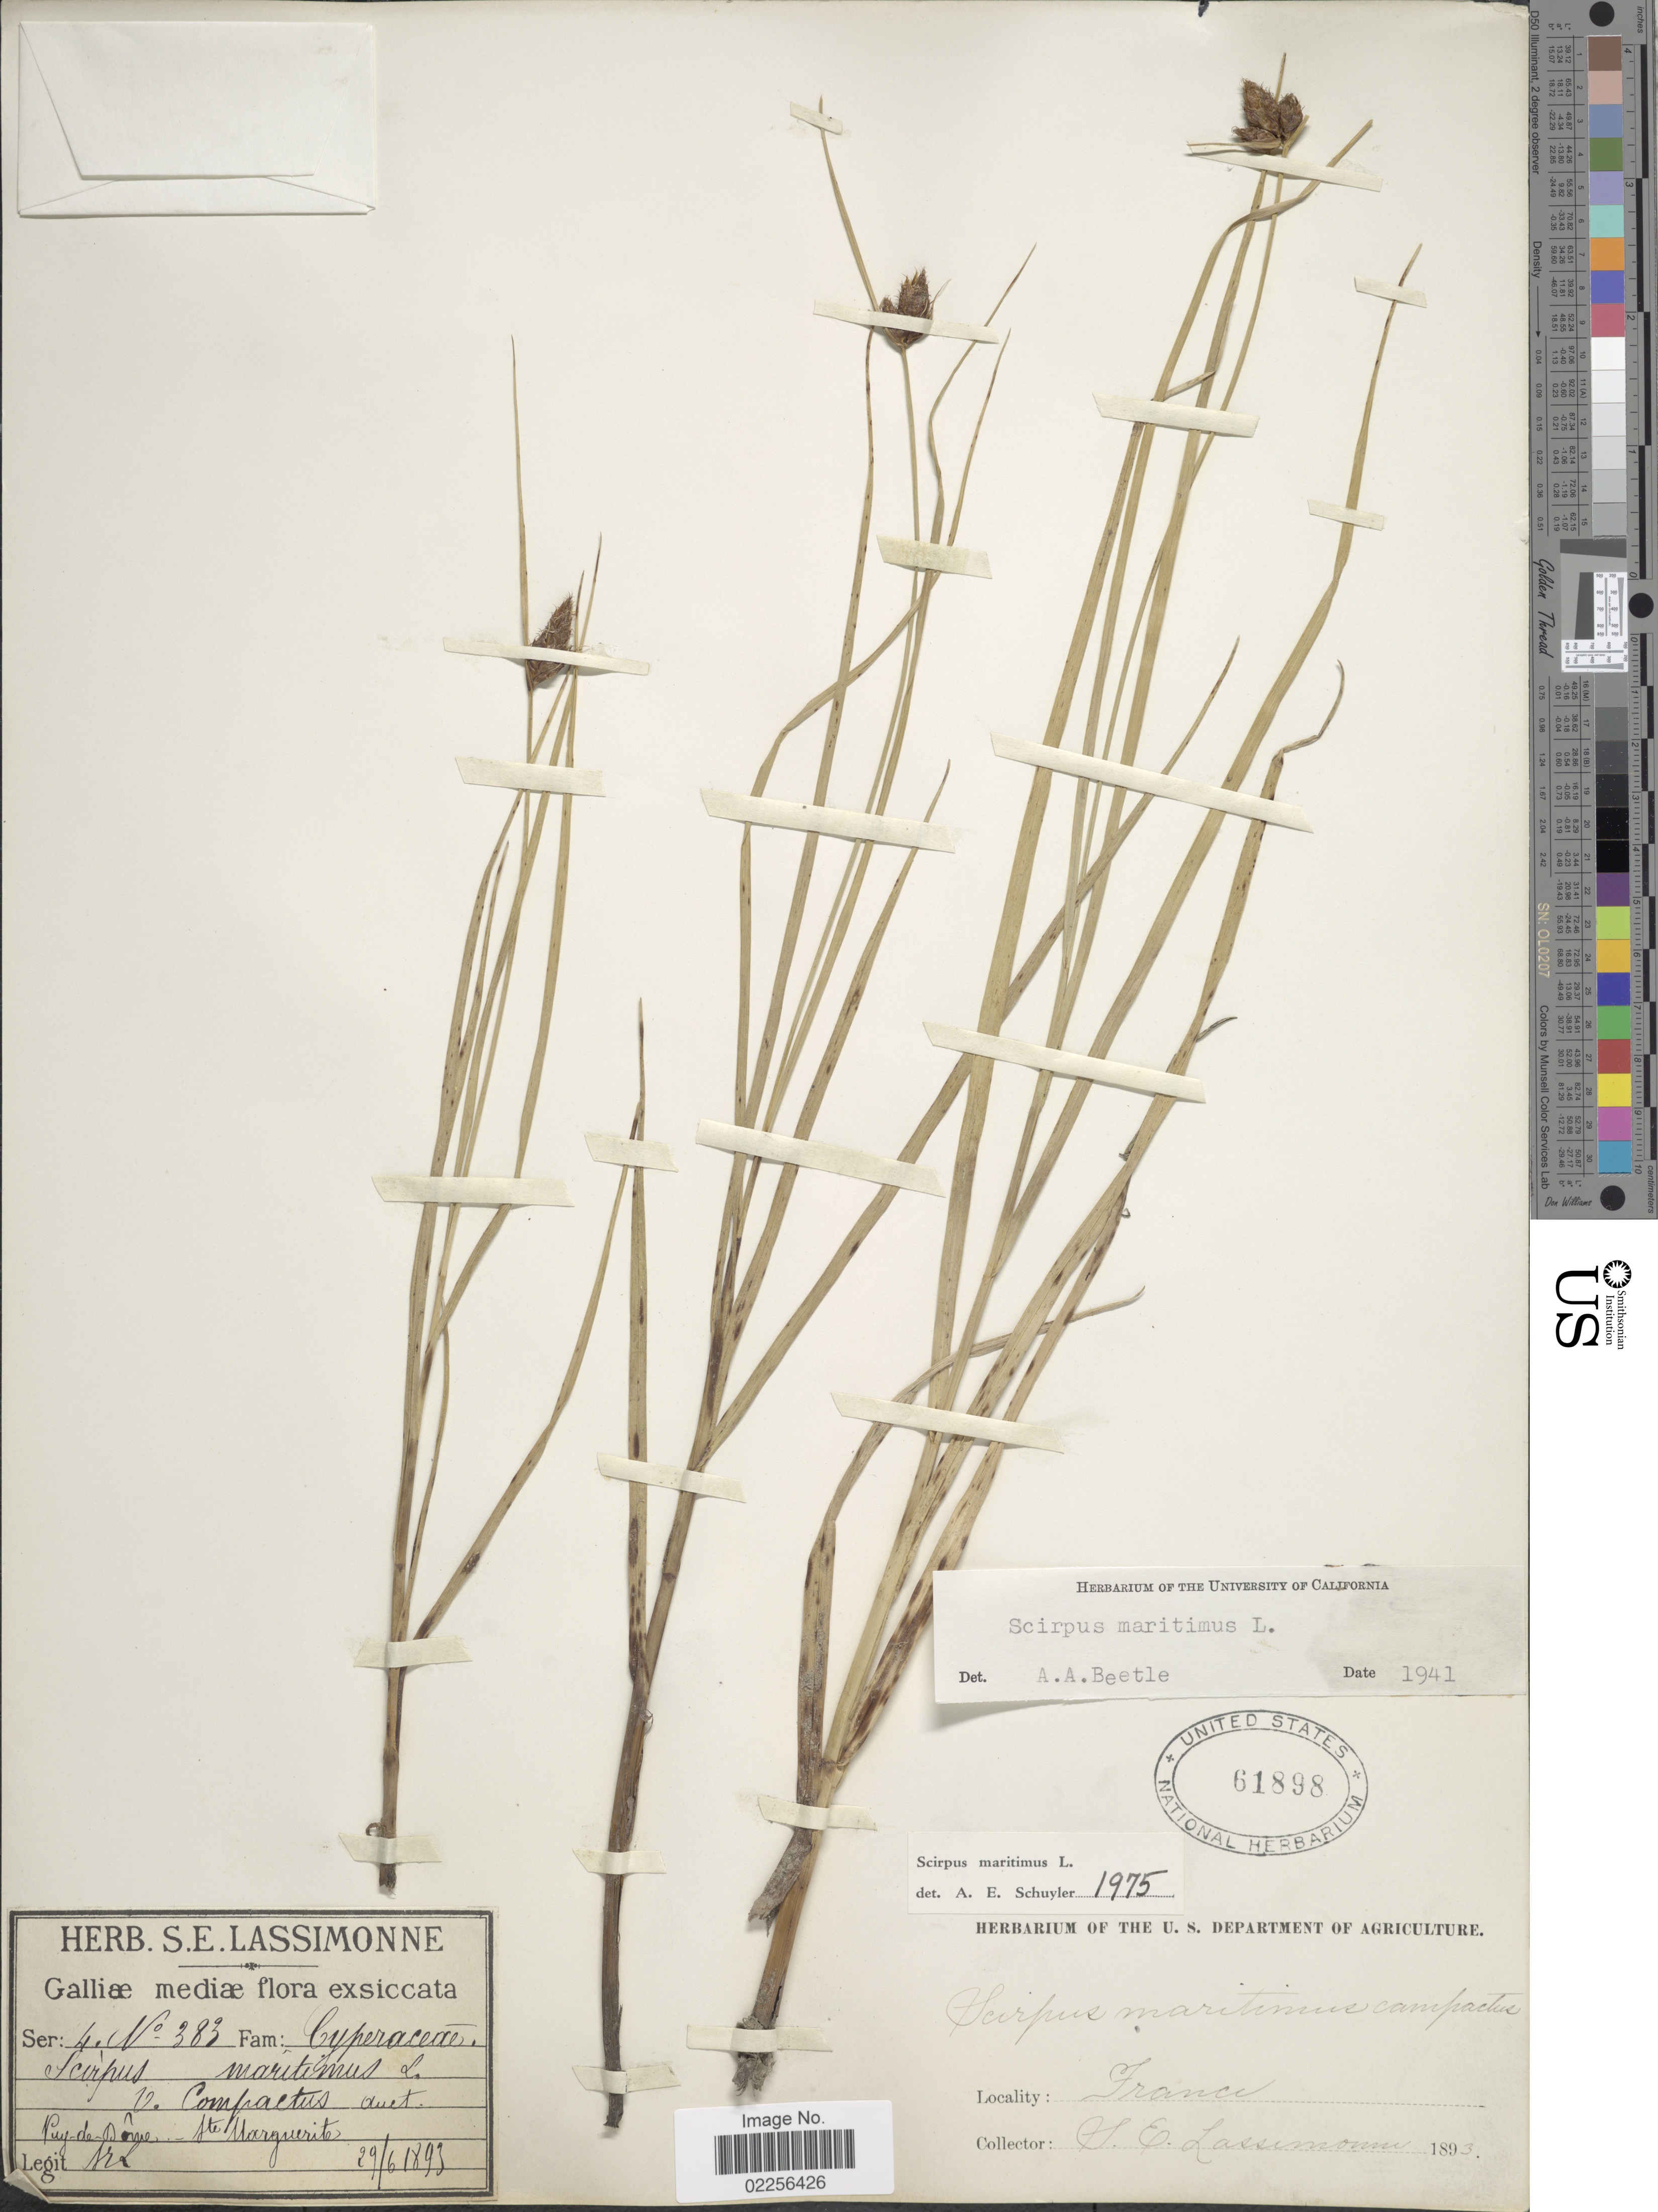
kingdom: Plantae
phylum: Tracheophyta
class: Liliopsida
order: Poales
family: Cyperaceae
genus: Bolboschoenus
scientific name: Bolboschoenus maritimus subsp. maritimus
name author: (L.) Palla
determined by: Strong, Mark T., (BOT), Smithsonian Institution - National Museum of Natural History (UNITED STATES)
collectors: S. Lassimonne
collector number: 4/383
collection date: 1893-06-29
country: France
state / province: Auvergne-Rhône-Alpes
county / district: Puy-de-Dôme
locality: Galliae mediae, Puy-de-Dome, Ste Marguerite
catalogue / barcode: US 61898